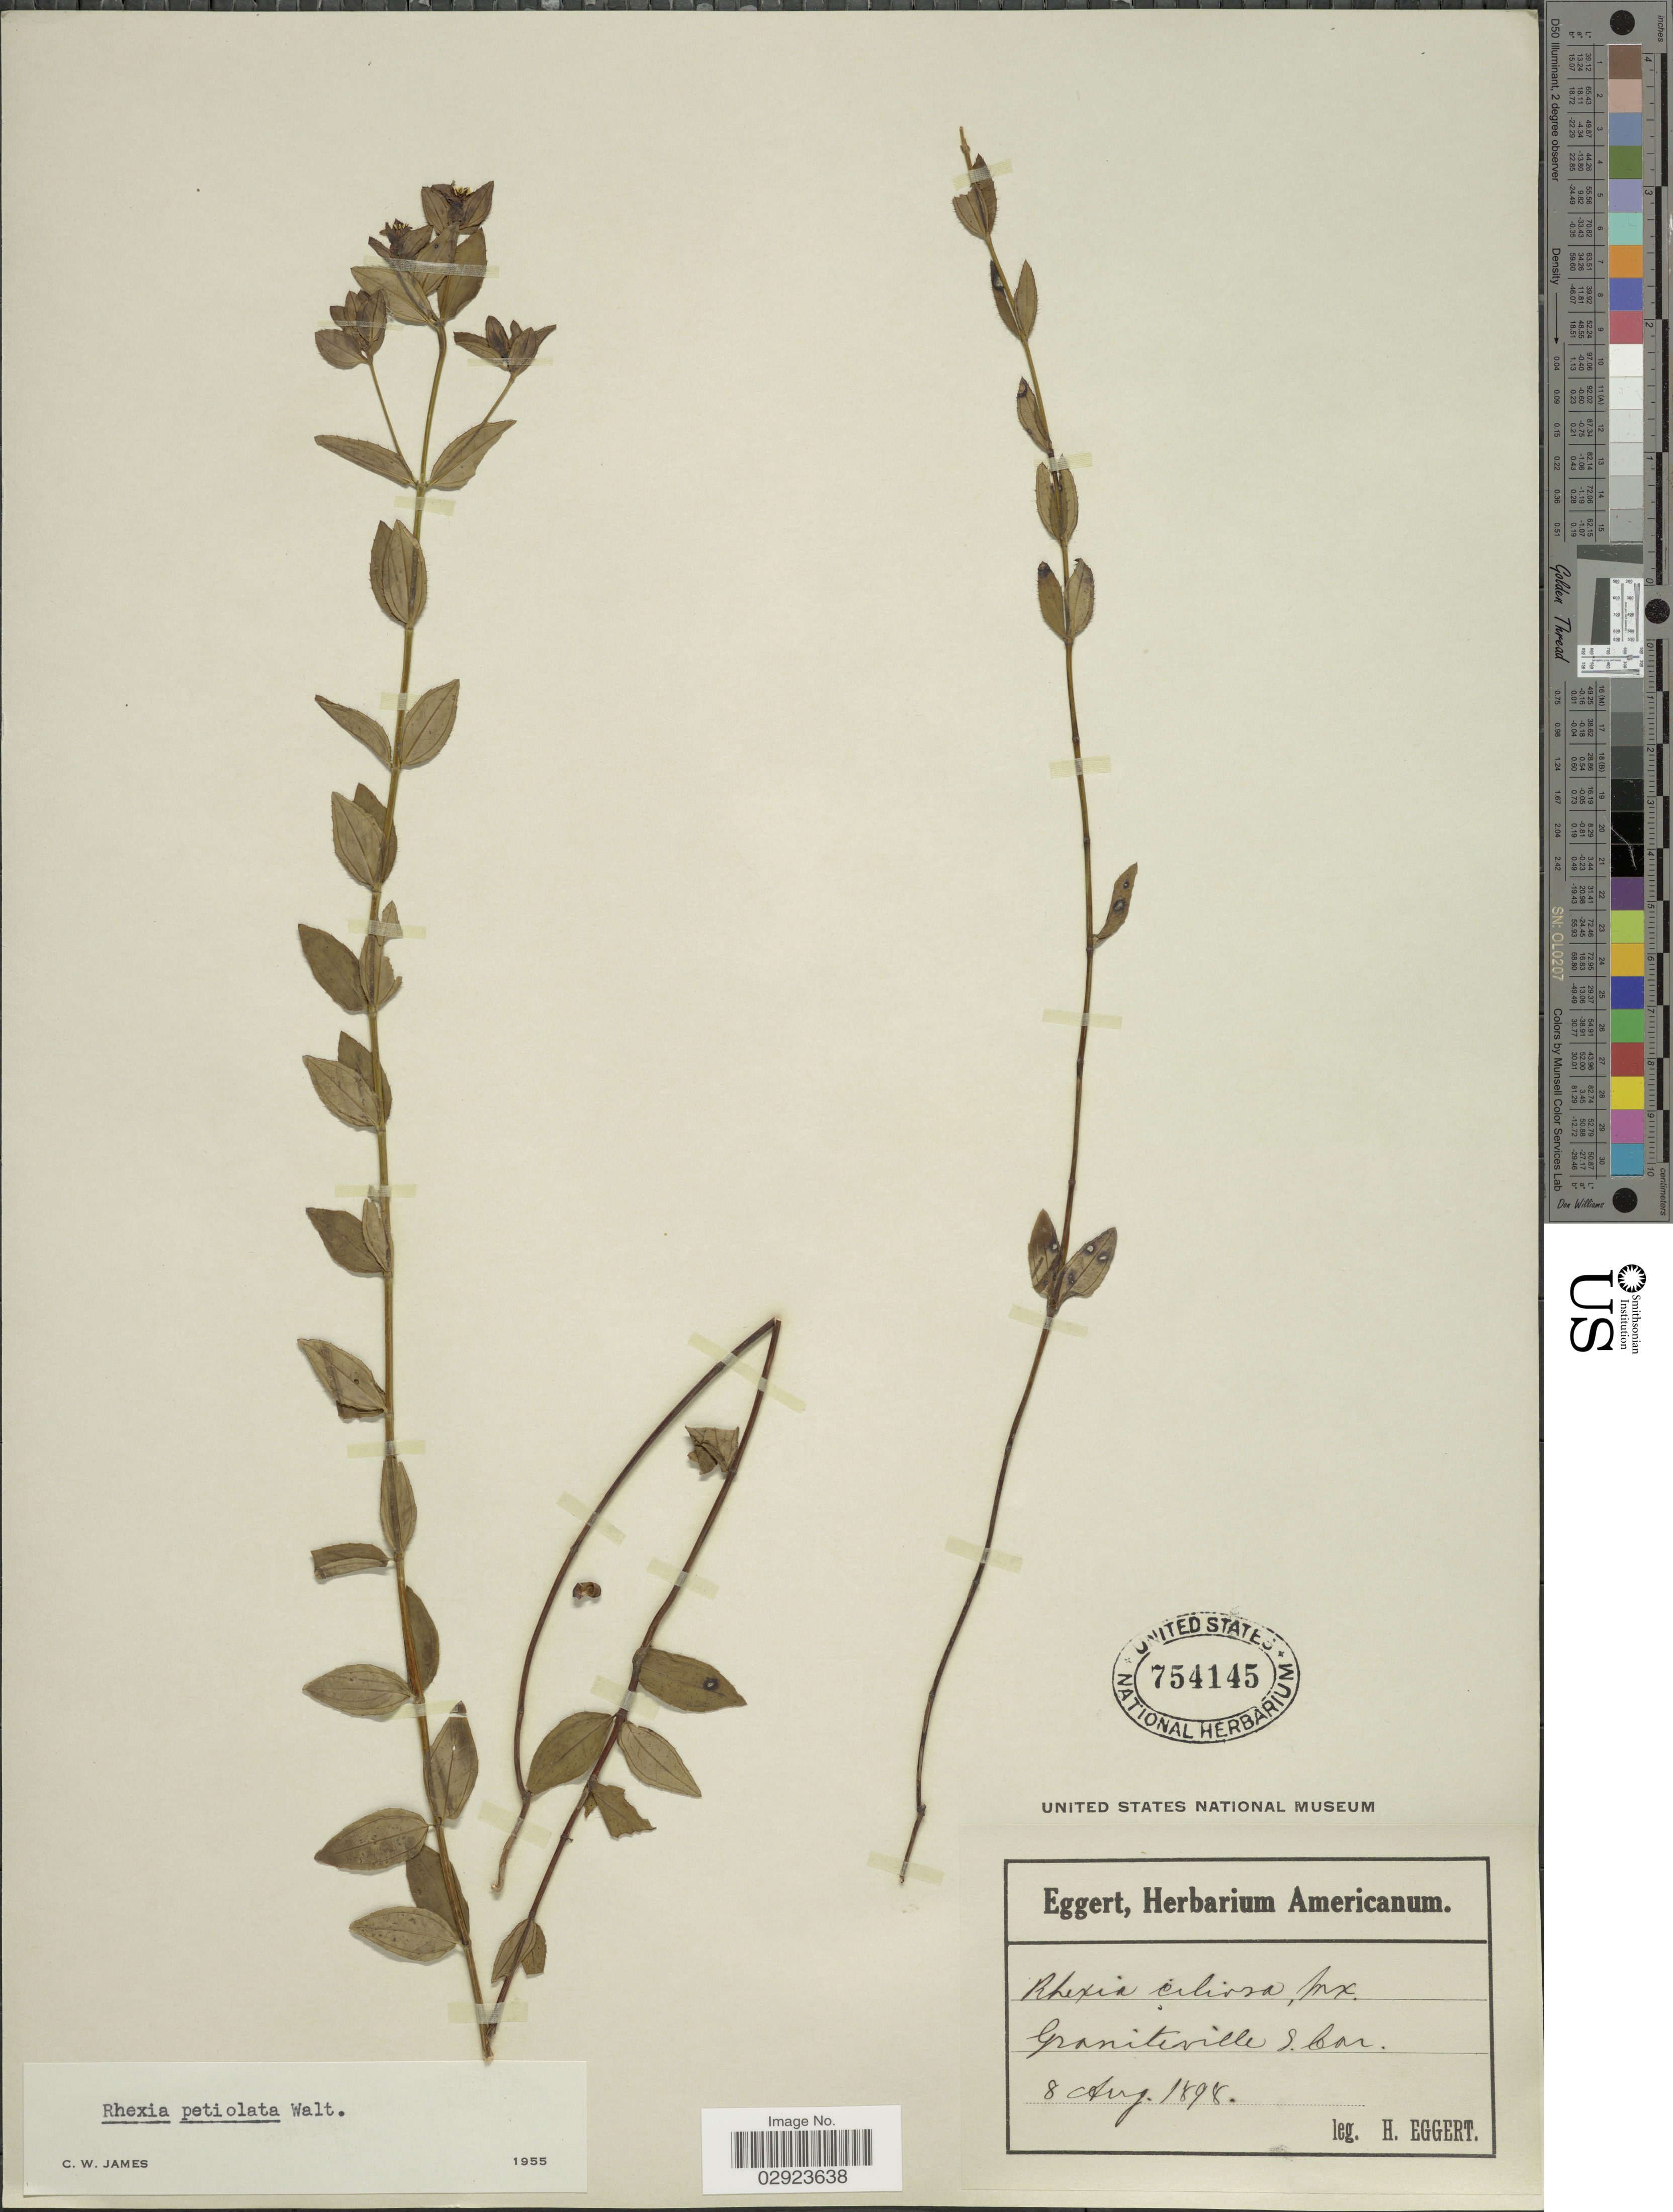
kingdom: Plantae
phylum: Tracheophyta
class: Magnoliopsida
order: Myrtales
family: Melastomataceae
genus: Rhexia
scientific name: Rhexia petiolata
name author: Walter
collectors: H. Eggert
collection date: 1898-08-08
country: United States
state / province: South Carolina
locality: Graniteville S. Car.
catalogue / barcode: US 754145